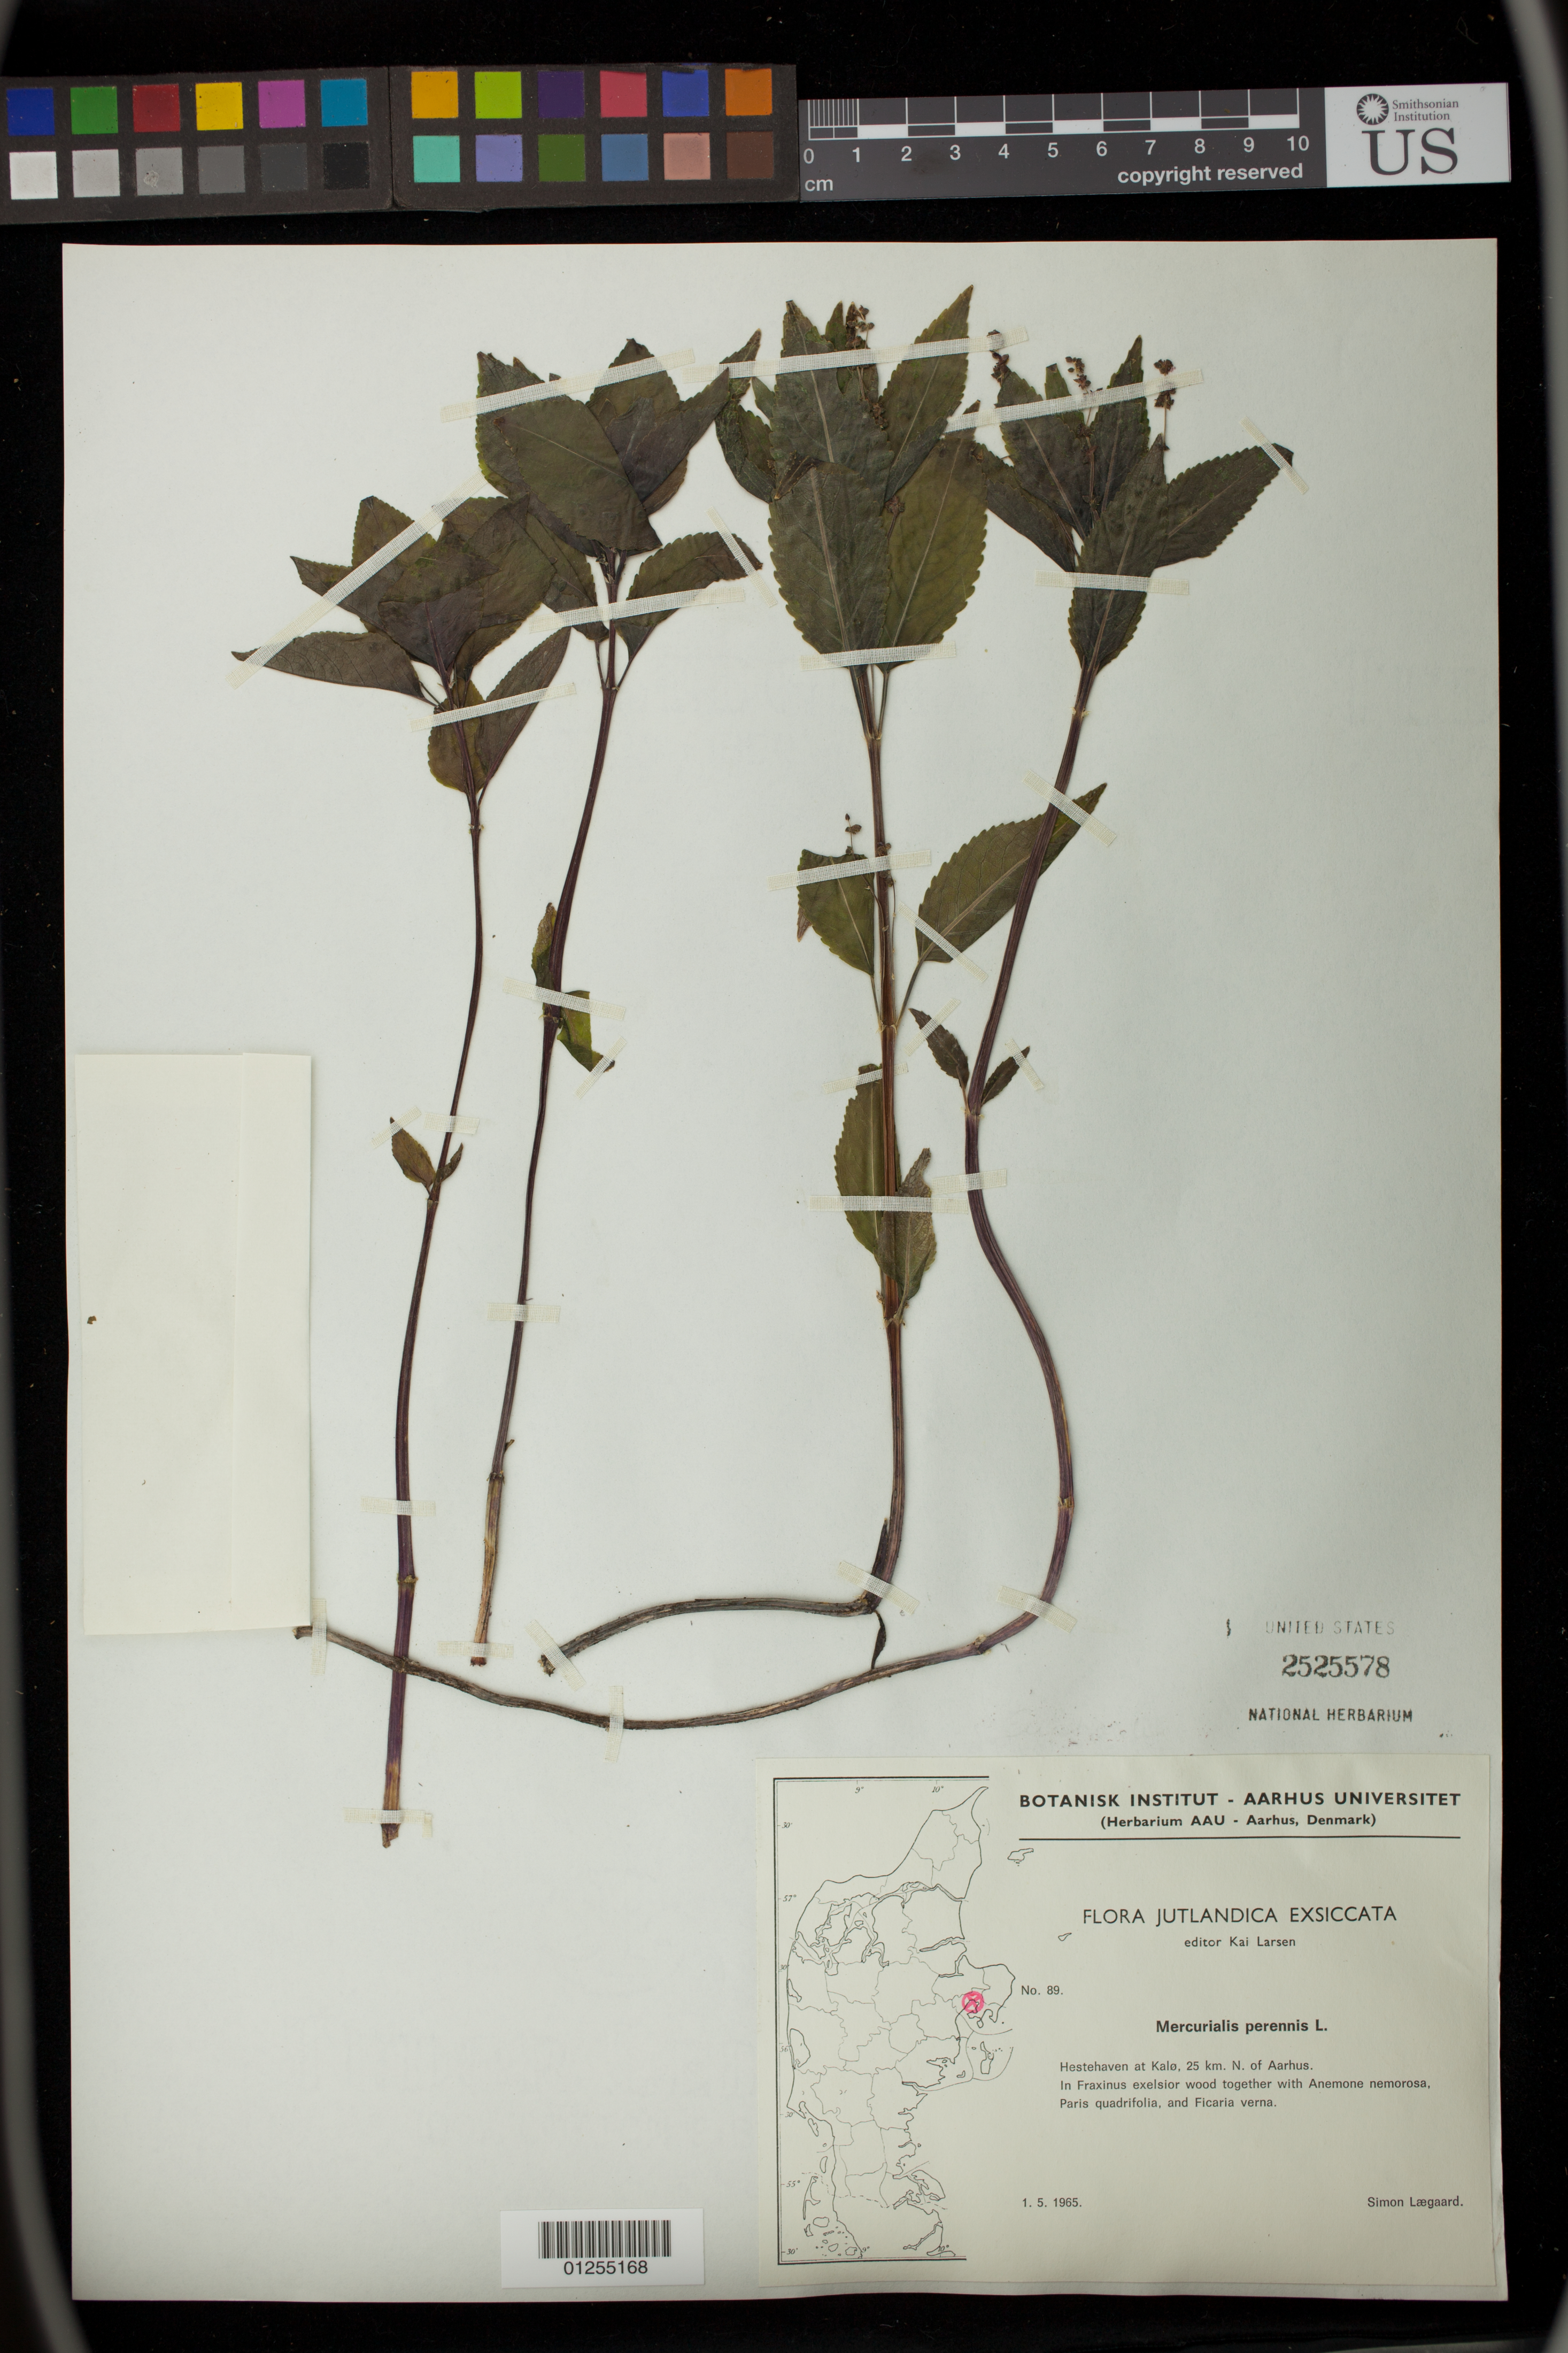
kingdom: Plantae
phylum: Tracheophyta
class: Magnoliopsida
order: Malpighiales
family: Euphorbiaceae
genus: Mercurialis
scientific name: Mercurialis perennis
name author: L.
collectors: S. Lægaard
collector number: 89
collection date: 1965-05-01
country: Denmark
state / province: Midtjylland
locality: Hestenhaven at Kalo, 25 km. N. of Aarhus.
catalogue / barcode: US 2525578